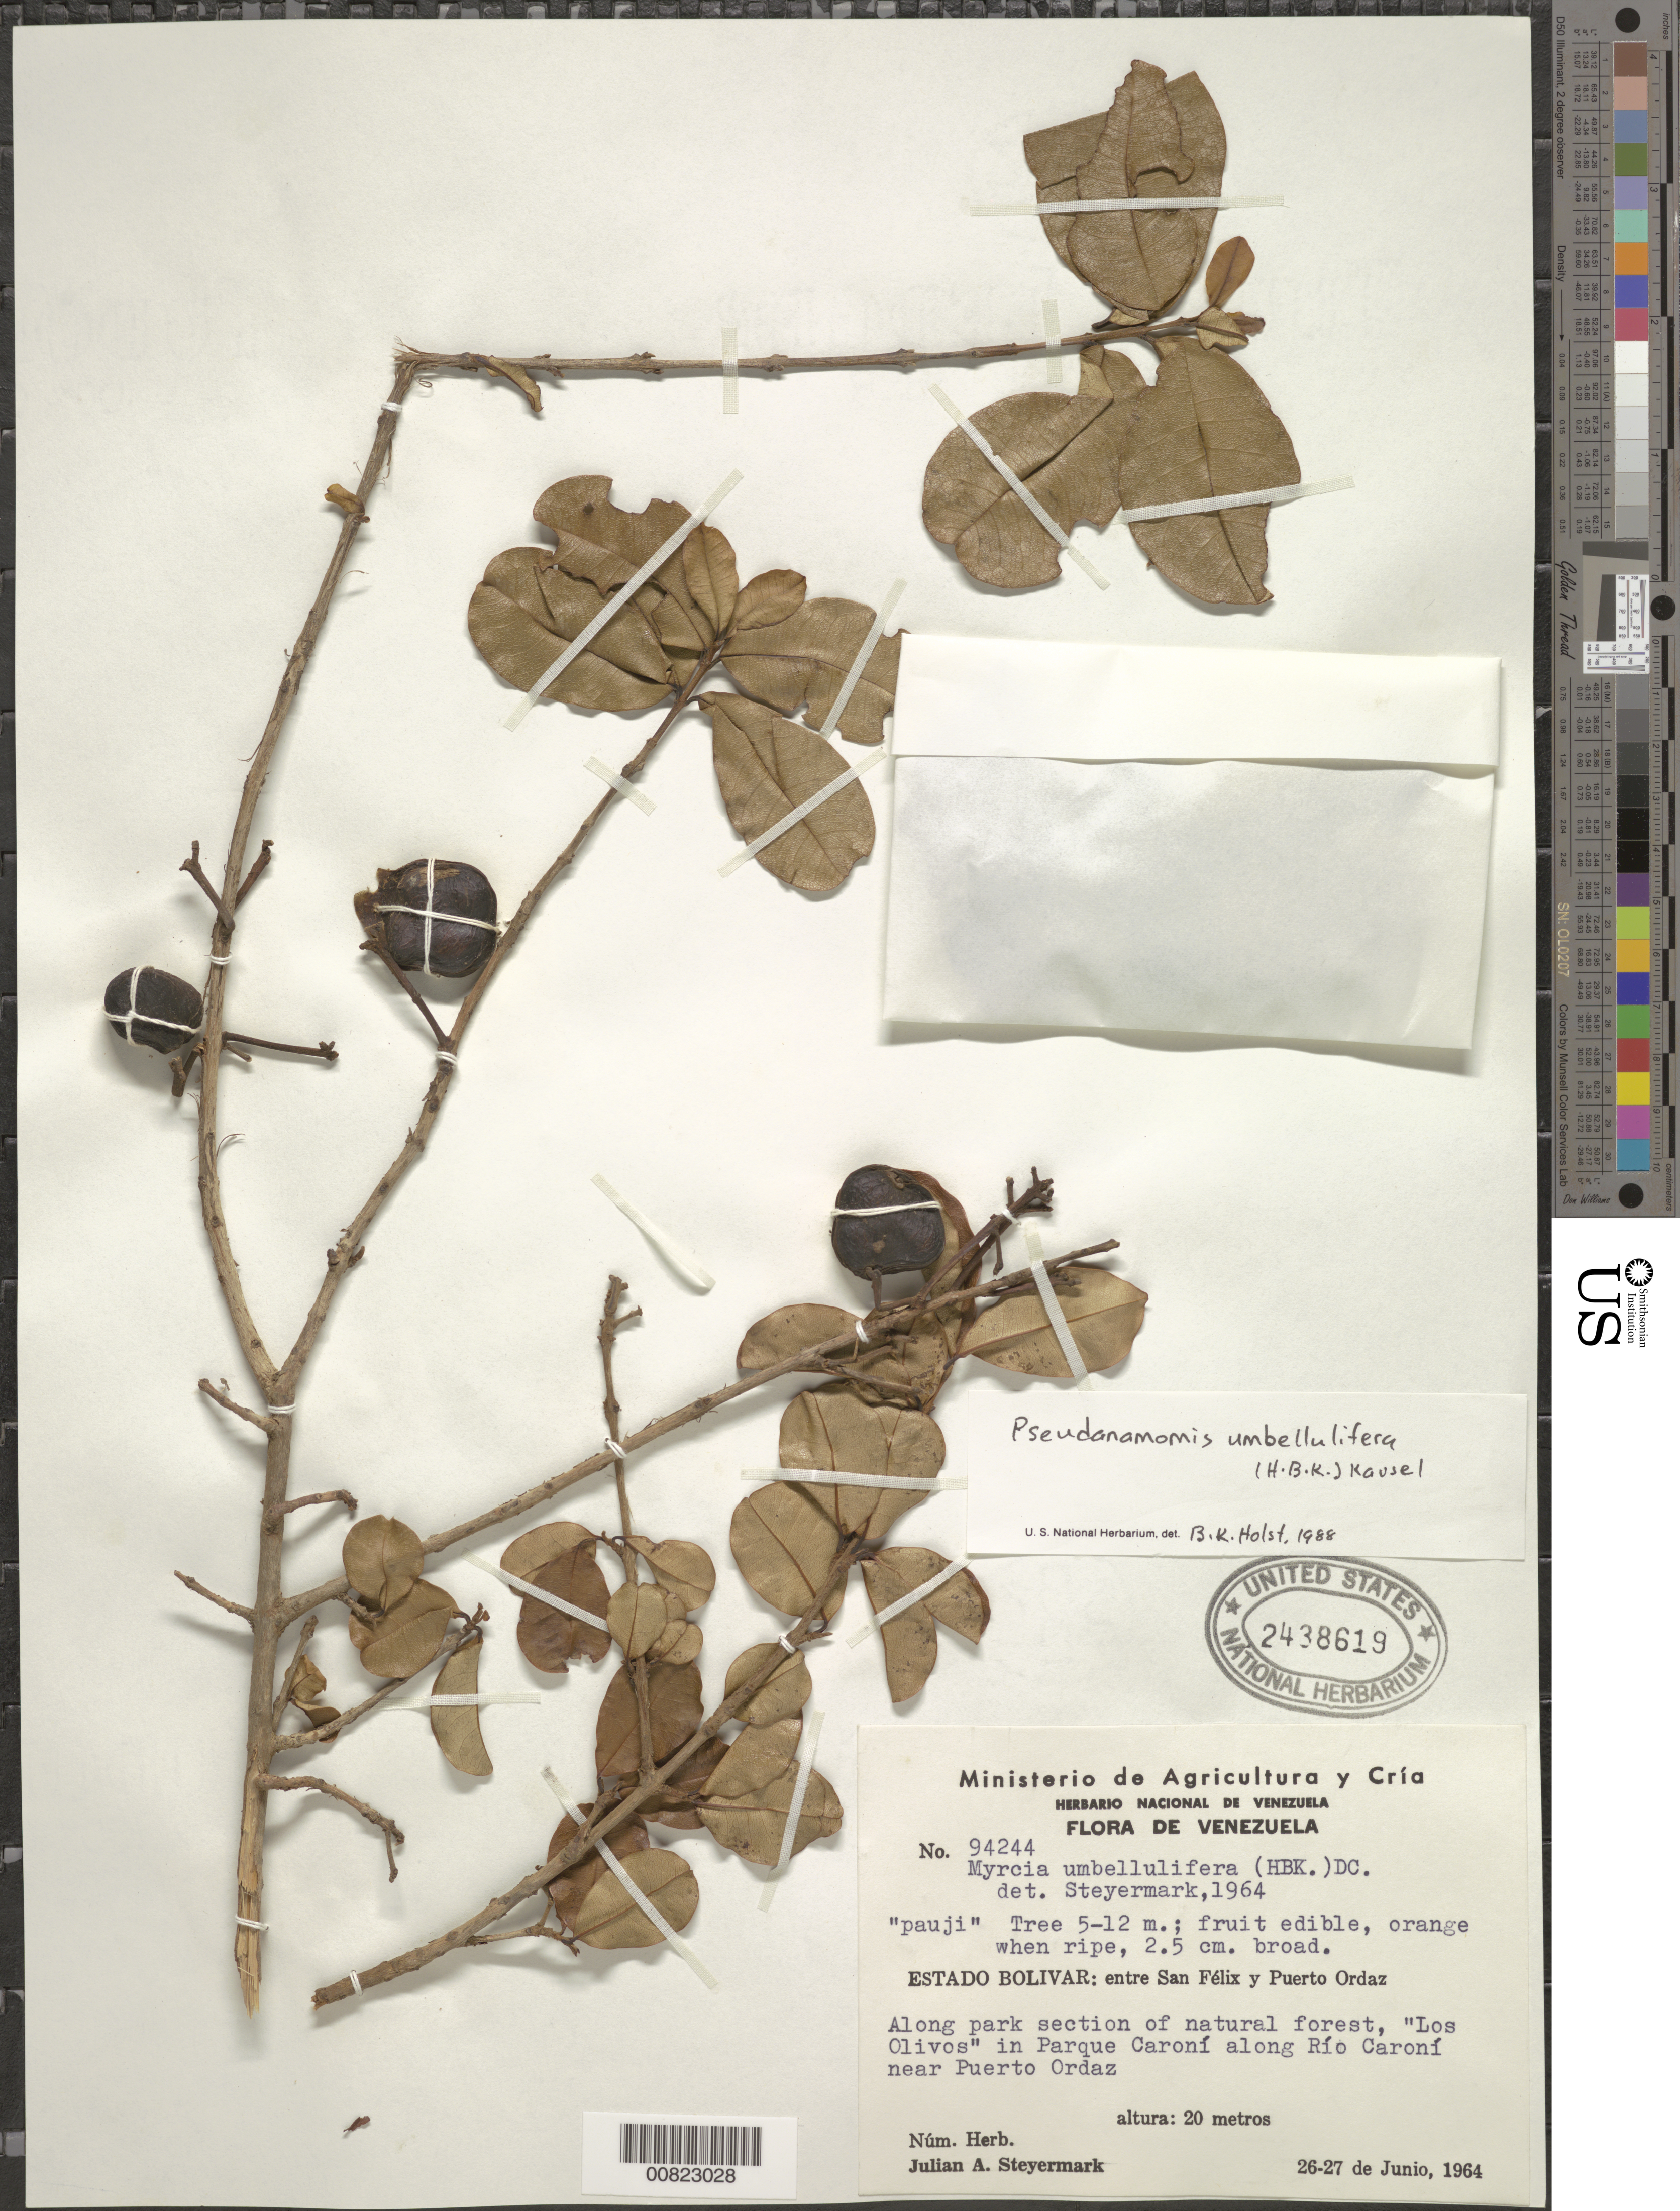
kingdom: Plantae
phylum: Tracheophyta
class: Magnoliopsida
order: Myrtales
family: Myrtaceae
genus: Eugenia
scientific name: Eugenia umbellulifera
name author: (Kunth) Krug & Urb.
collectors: J. Steyermark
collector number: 94244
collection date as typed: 26-Jun-64 to 27-Jun-64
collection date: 1964-06-26/1964-06-27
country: Venezuela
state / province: Bolívar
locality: San Félix to Puerto Ordaz; "Los Olivos" (Olive trees), Parque Caroní along Río Caroní, near Puerto Ordaz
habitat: Park section of natural forest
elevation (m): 20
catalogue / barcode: US 2438619